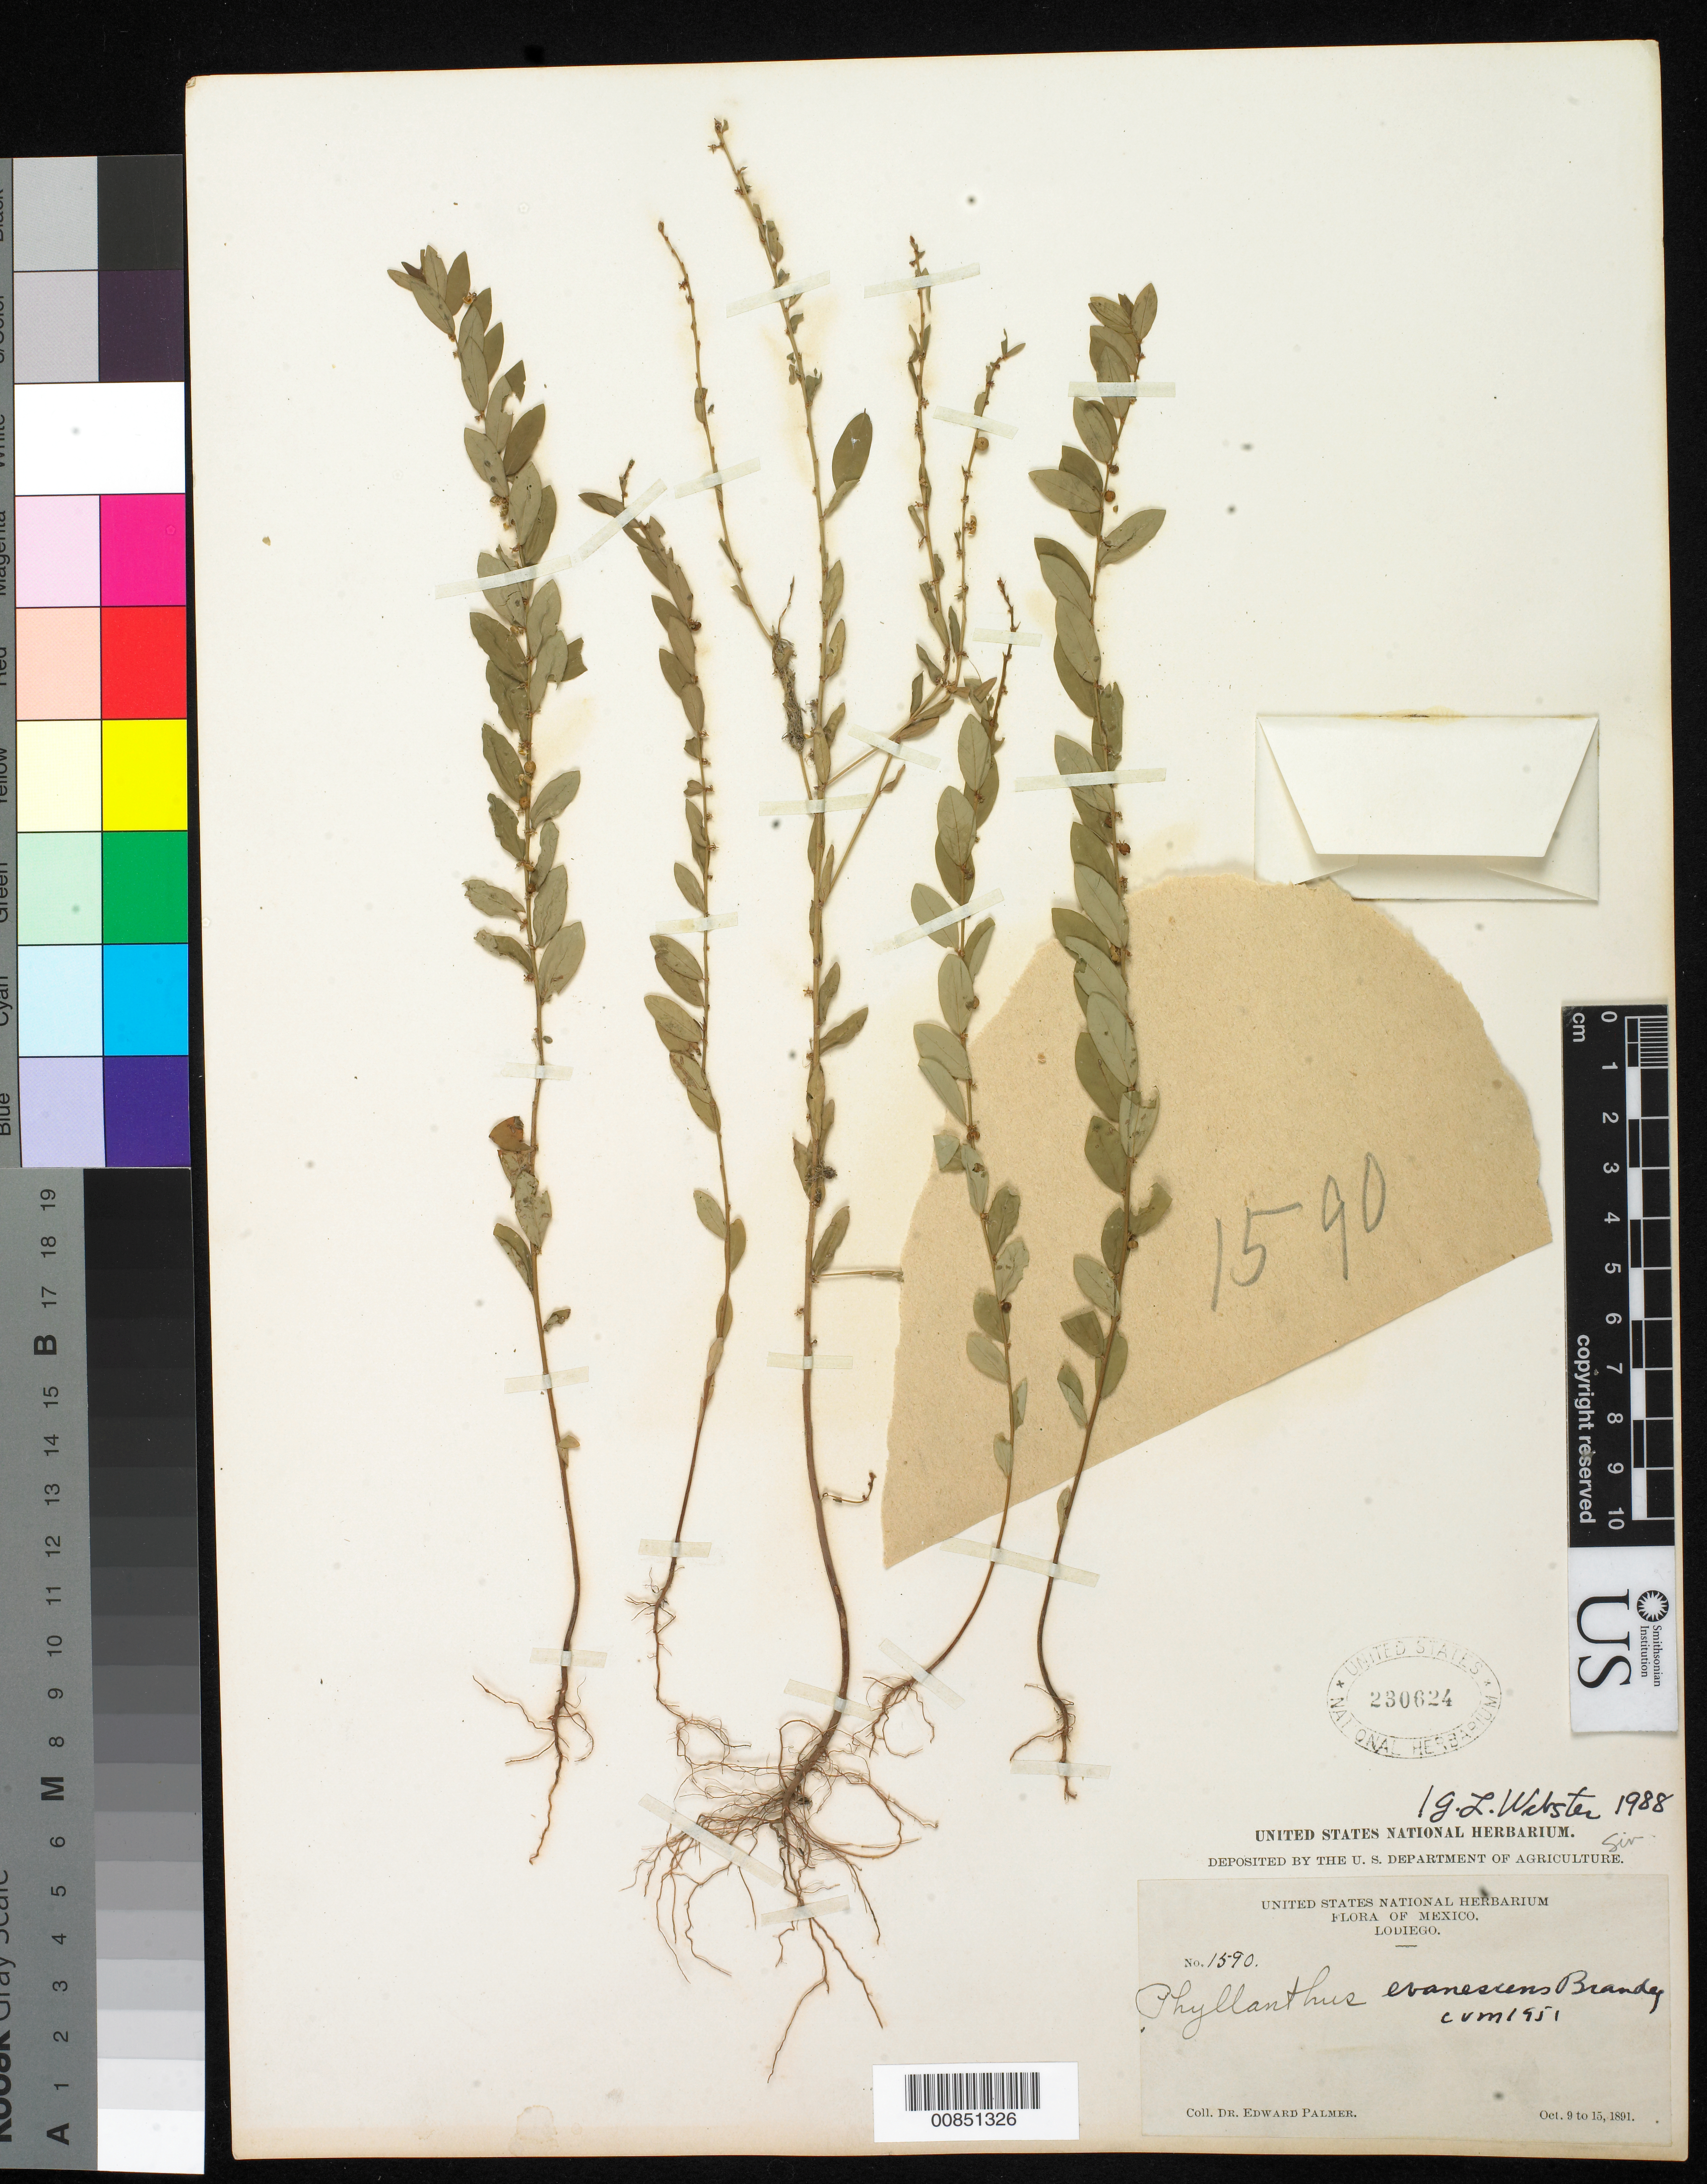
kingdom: Plantae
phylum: Tracheophyta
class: Magnoliopsida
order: Malpighiales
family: Phyllanthaceae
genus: Phyllanthus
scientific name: Phyllanthus evanescens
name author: Brandegee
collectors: E. Palmer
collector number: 1590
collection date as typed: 09 Oct 1891 to 15 Oct 1891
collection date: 1891-10-09/1891-10-15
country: Mexico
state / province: Sinaloa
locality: Lodiego, Sinaloa.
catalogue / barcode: US 230624